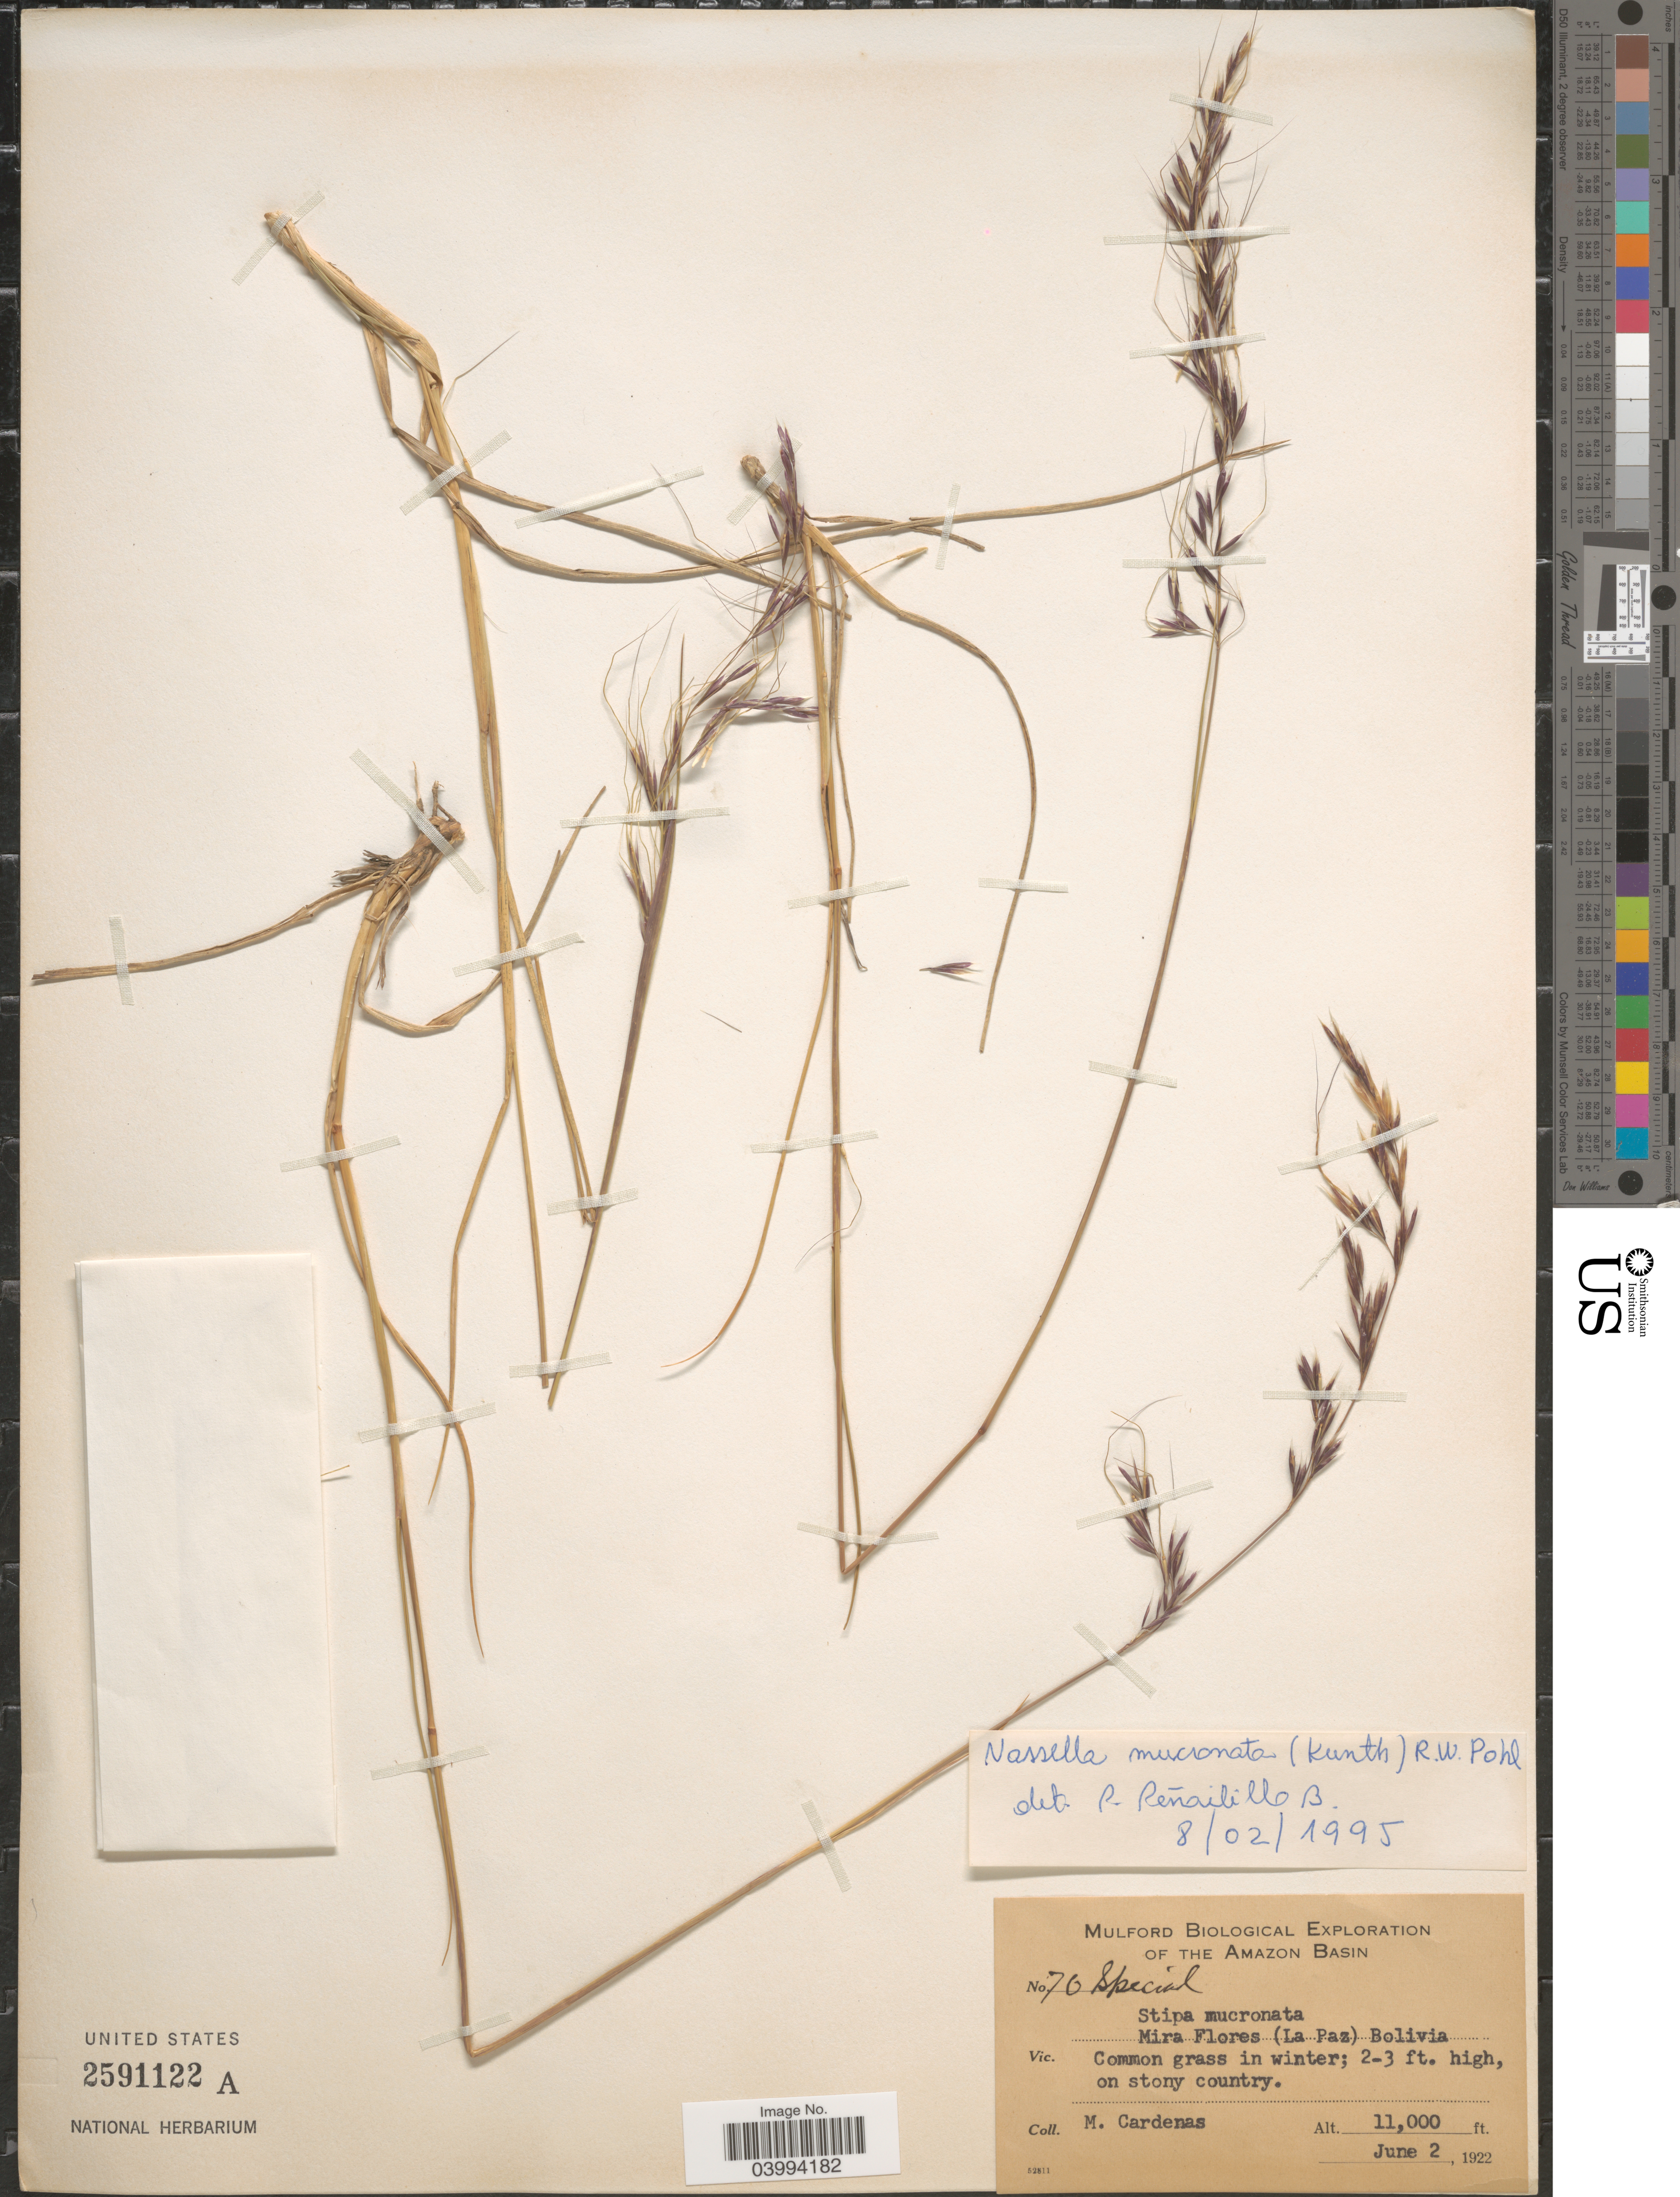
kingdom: Plantae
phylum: Tracheophyta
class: Liliopsida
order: Poales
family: Poaceae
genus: Nassella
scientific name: Nassella mucronata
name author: (Kunth) R.W. Pohl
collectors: M. Cárdenas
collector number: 70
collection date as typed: June 2, 1922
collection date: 1922-06-02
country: Bolivia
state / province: La Paz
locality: Miraflores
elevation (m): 3353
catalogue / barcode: US 2591122A